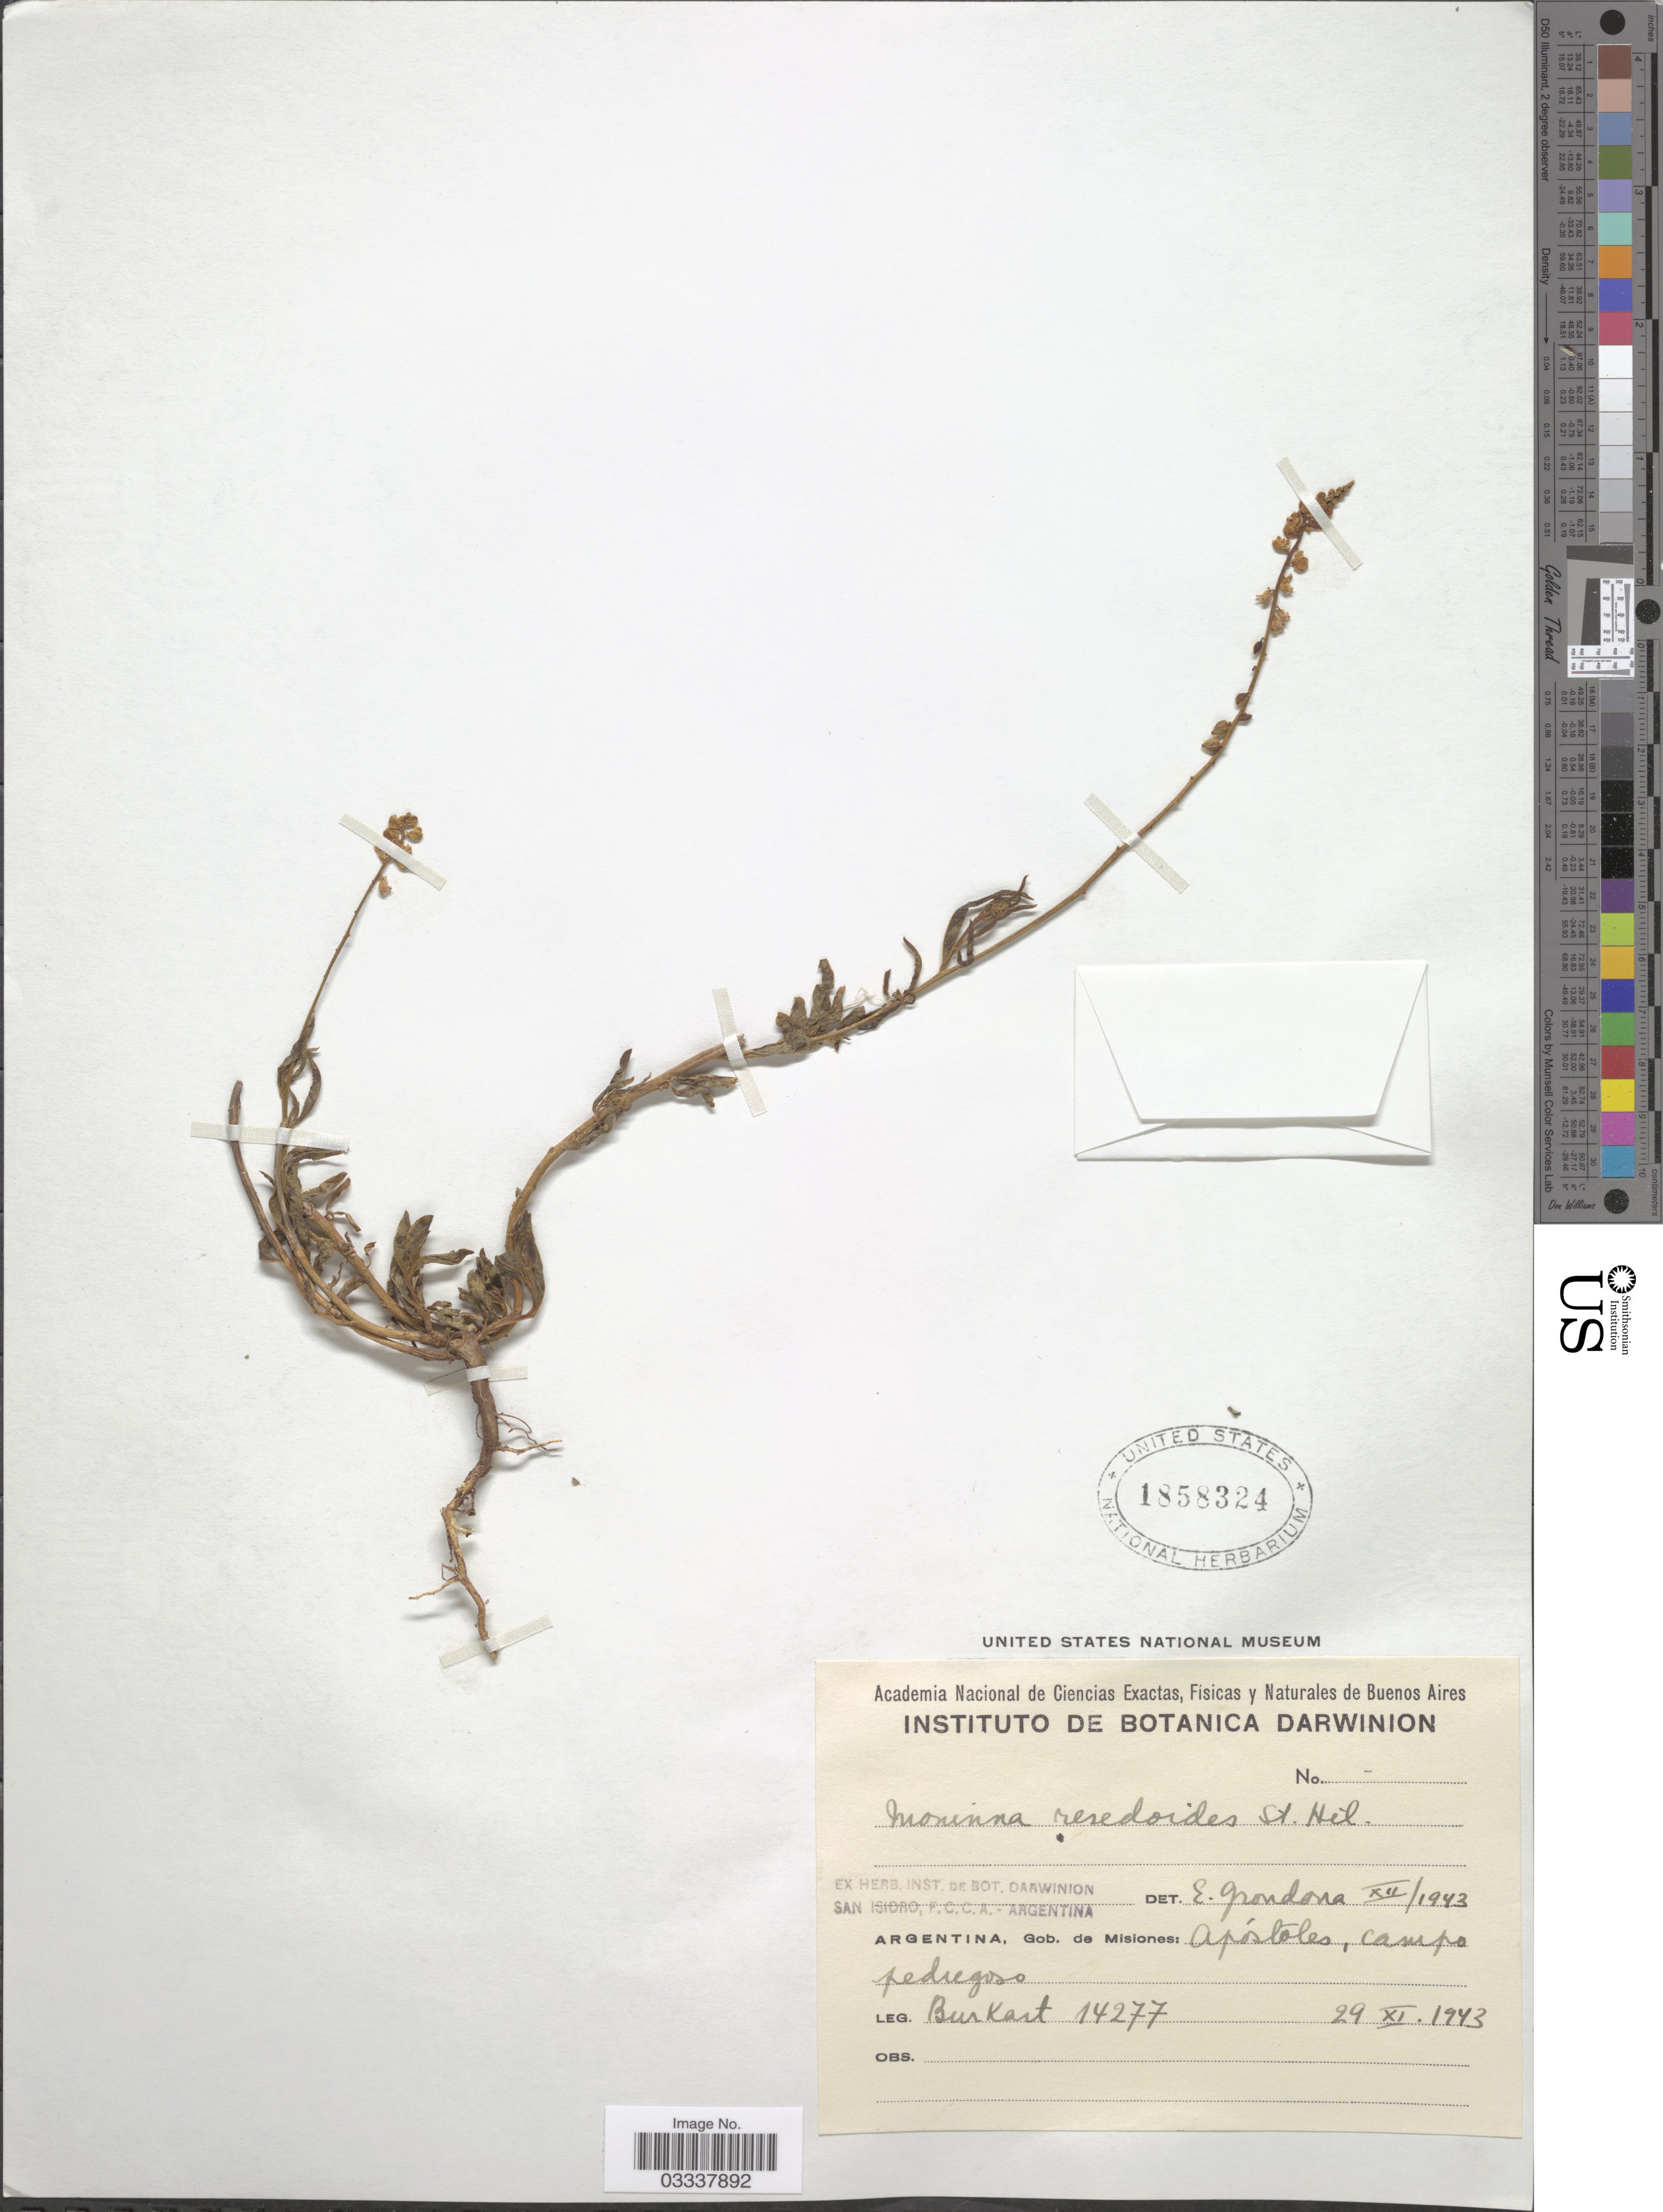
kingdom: Plantae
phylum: Tracheophyta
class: Magnoliopsida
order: Fabales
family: Polygalaceae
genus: Monnina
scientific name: Monnina resedoides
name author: A. St.-Hil.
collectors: -- Burkart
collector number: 14277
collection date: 1943-11-29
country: Argentina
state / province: Misiones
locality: Gob. de Misiones: Apóstoles, campo pedregoso.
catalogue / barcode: US 1858324